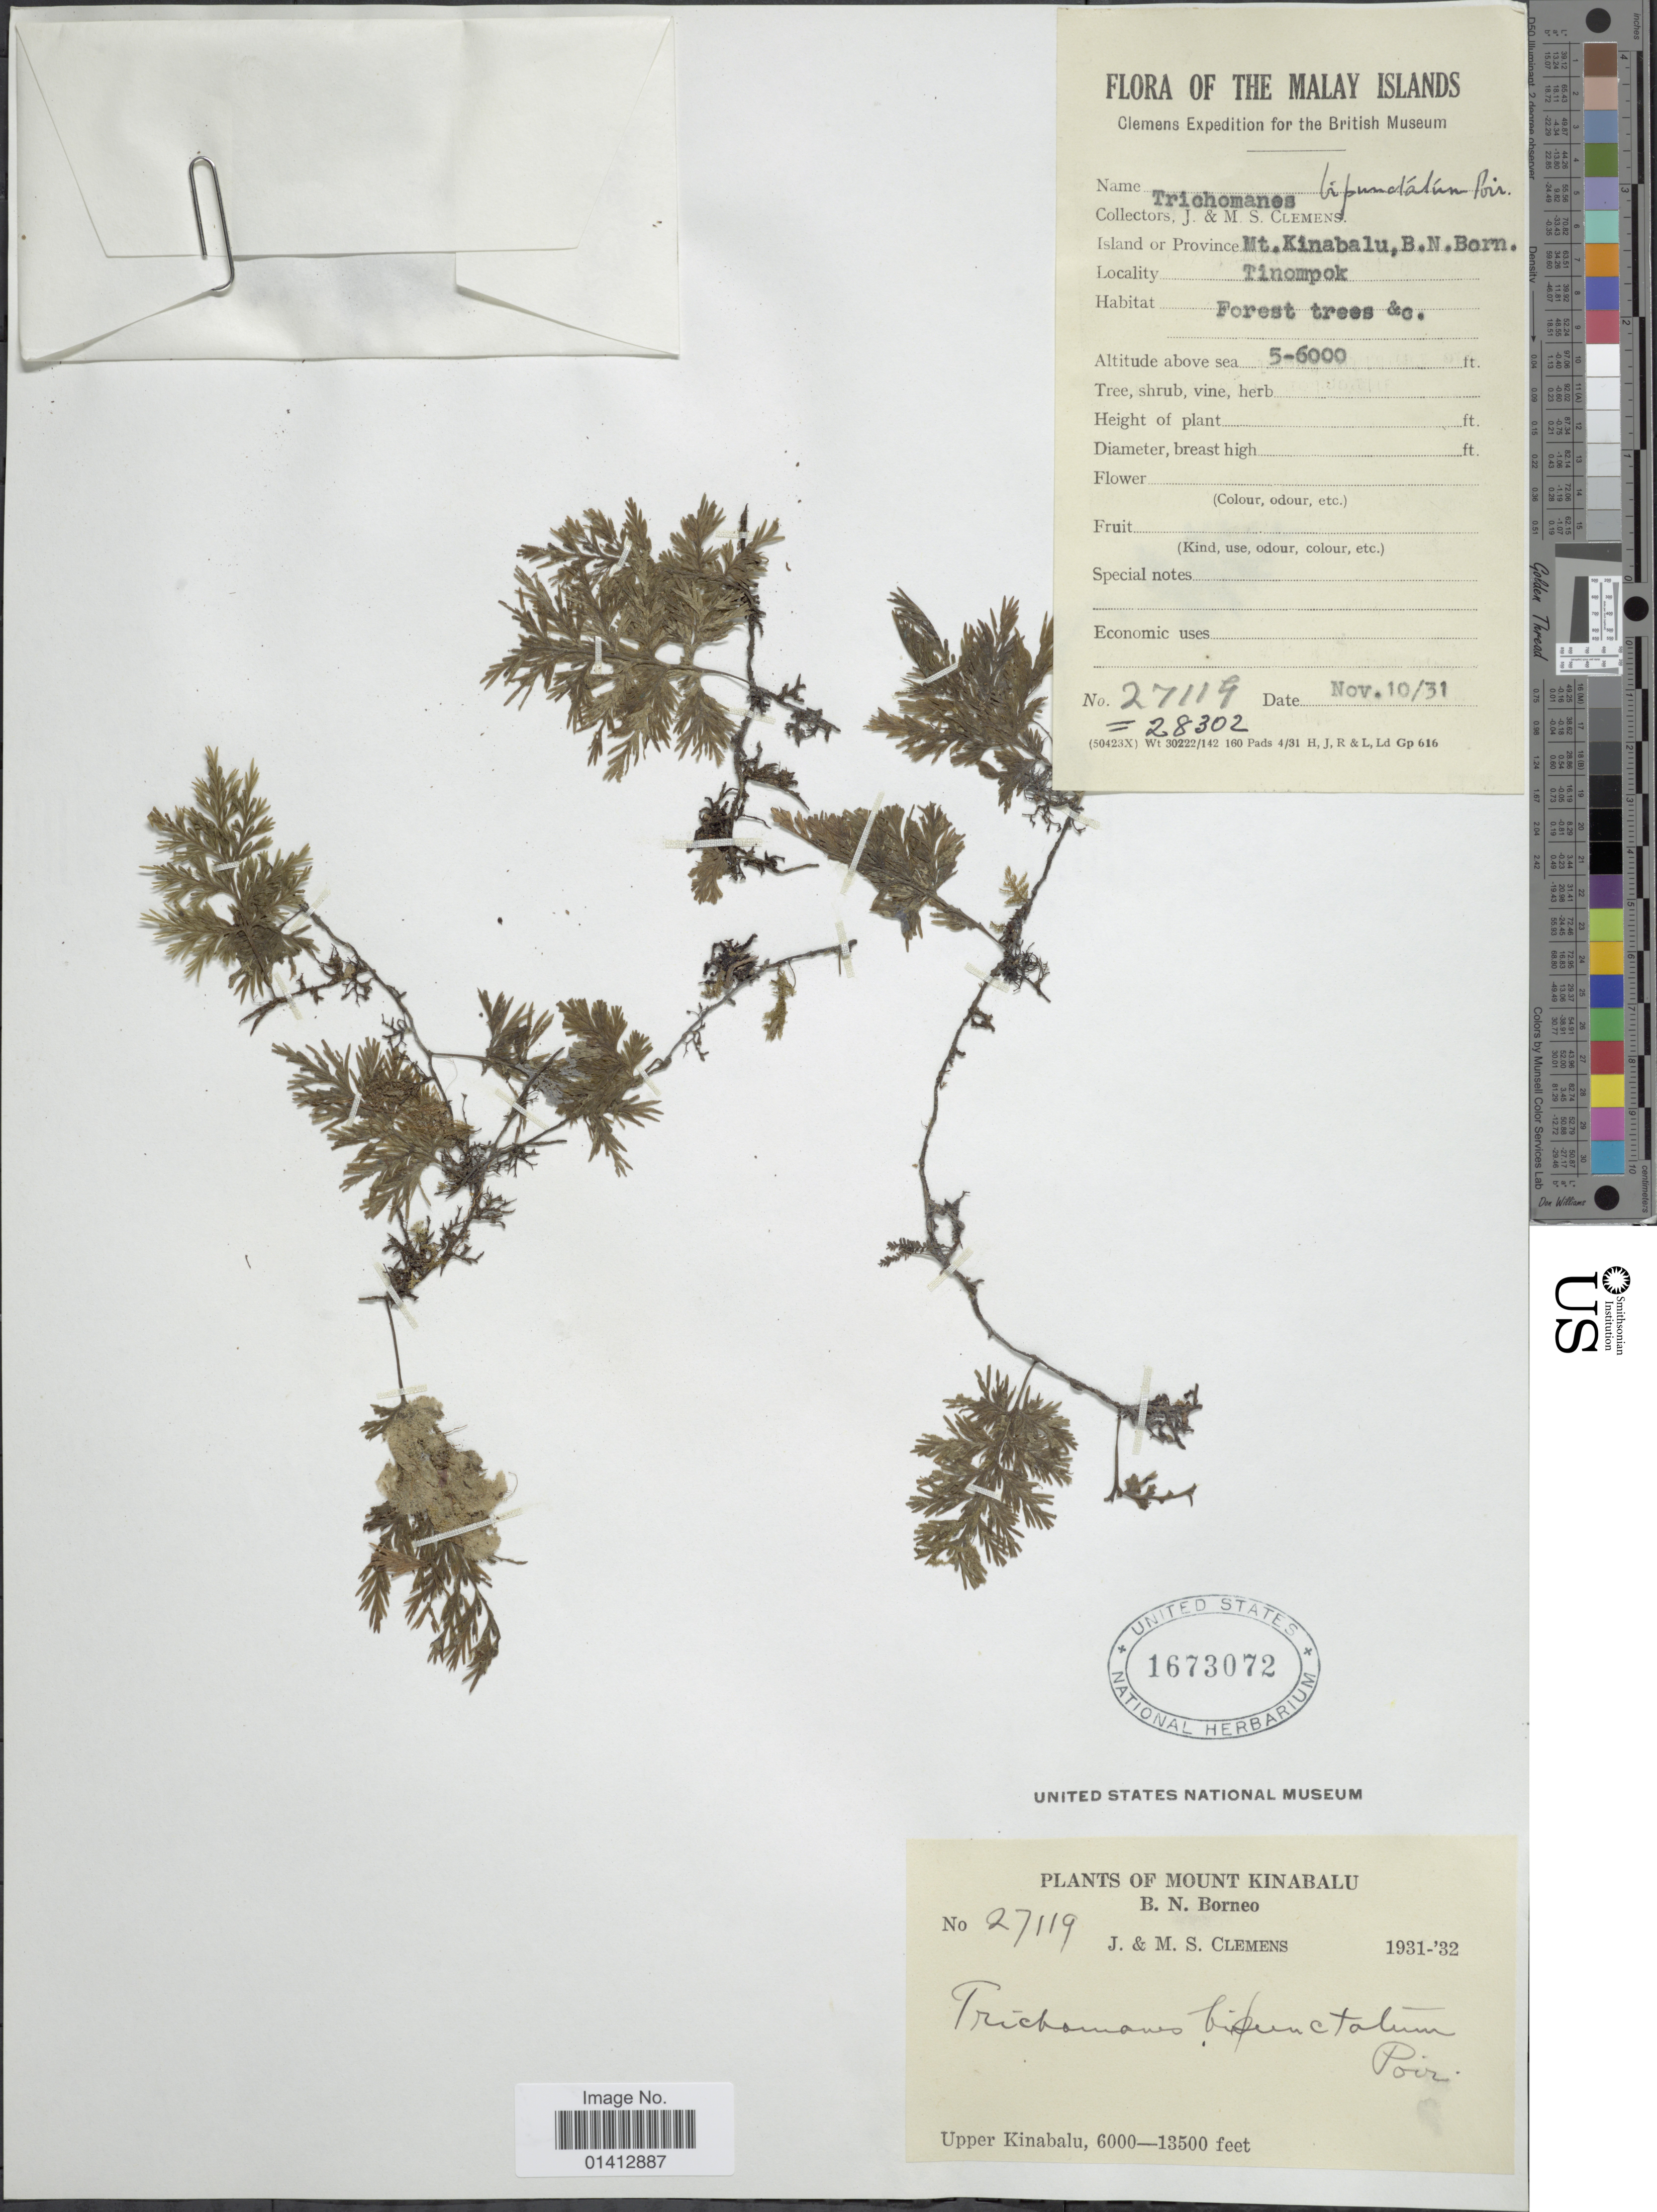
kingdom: Plantae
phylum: Tracheophyta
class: Polypodiopsida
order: Hymenophyllales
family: Hymenophyllaceae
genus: Crepidomanes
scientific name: Crepidomanes bipunctatum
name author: (Poir.) Copel.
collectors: J. Clemens & M. S. Clemens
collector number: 27119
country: Malaysia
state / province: Sabah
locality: Mt. Kinabalu, B.N. Born, Tinompok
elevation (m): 1524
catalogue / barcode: US 1673072